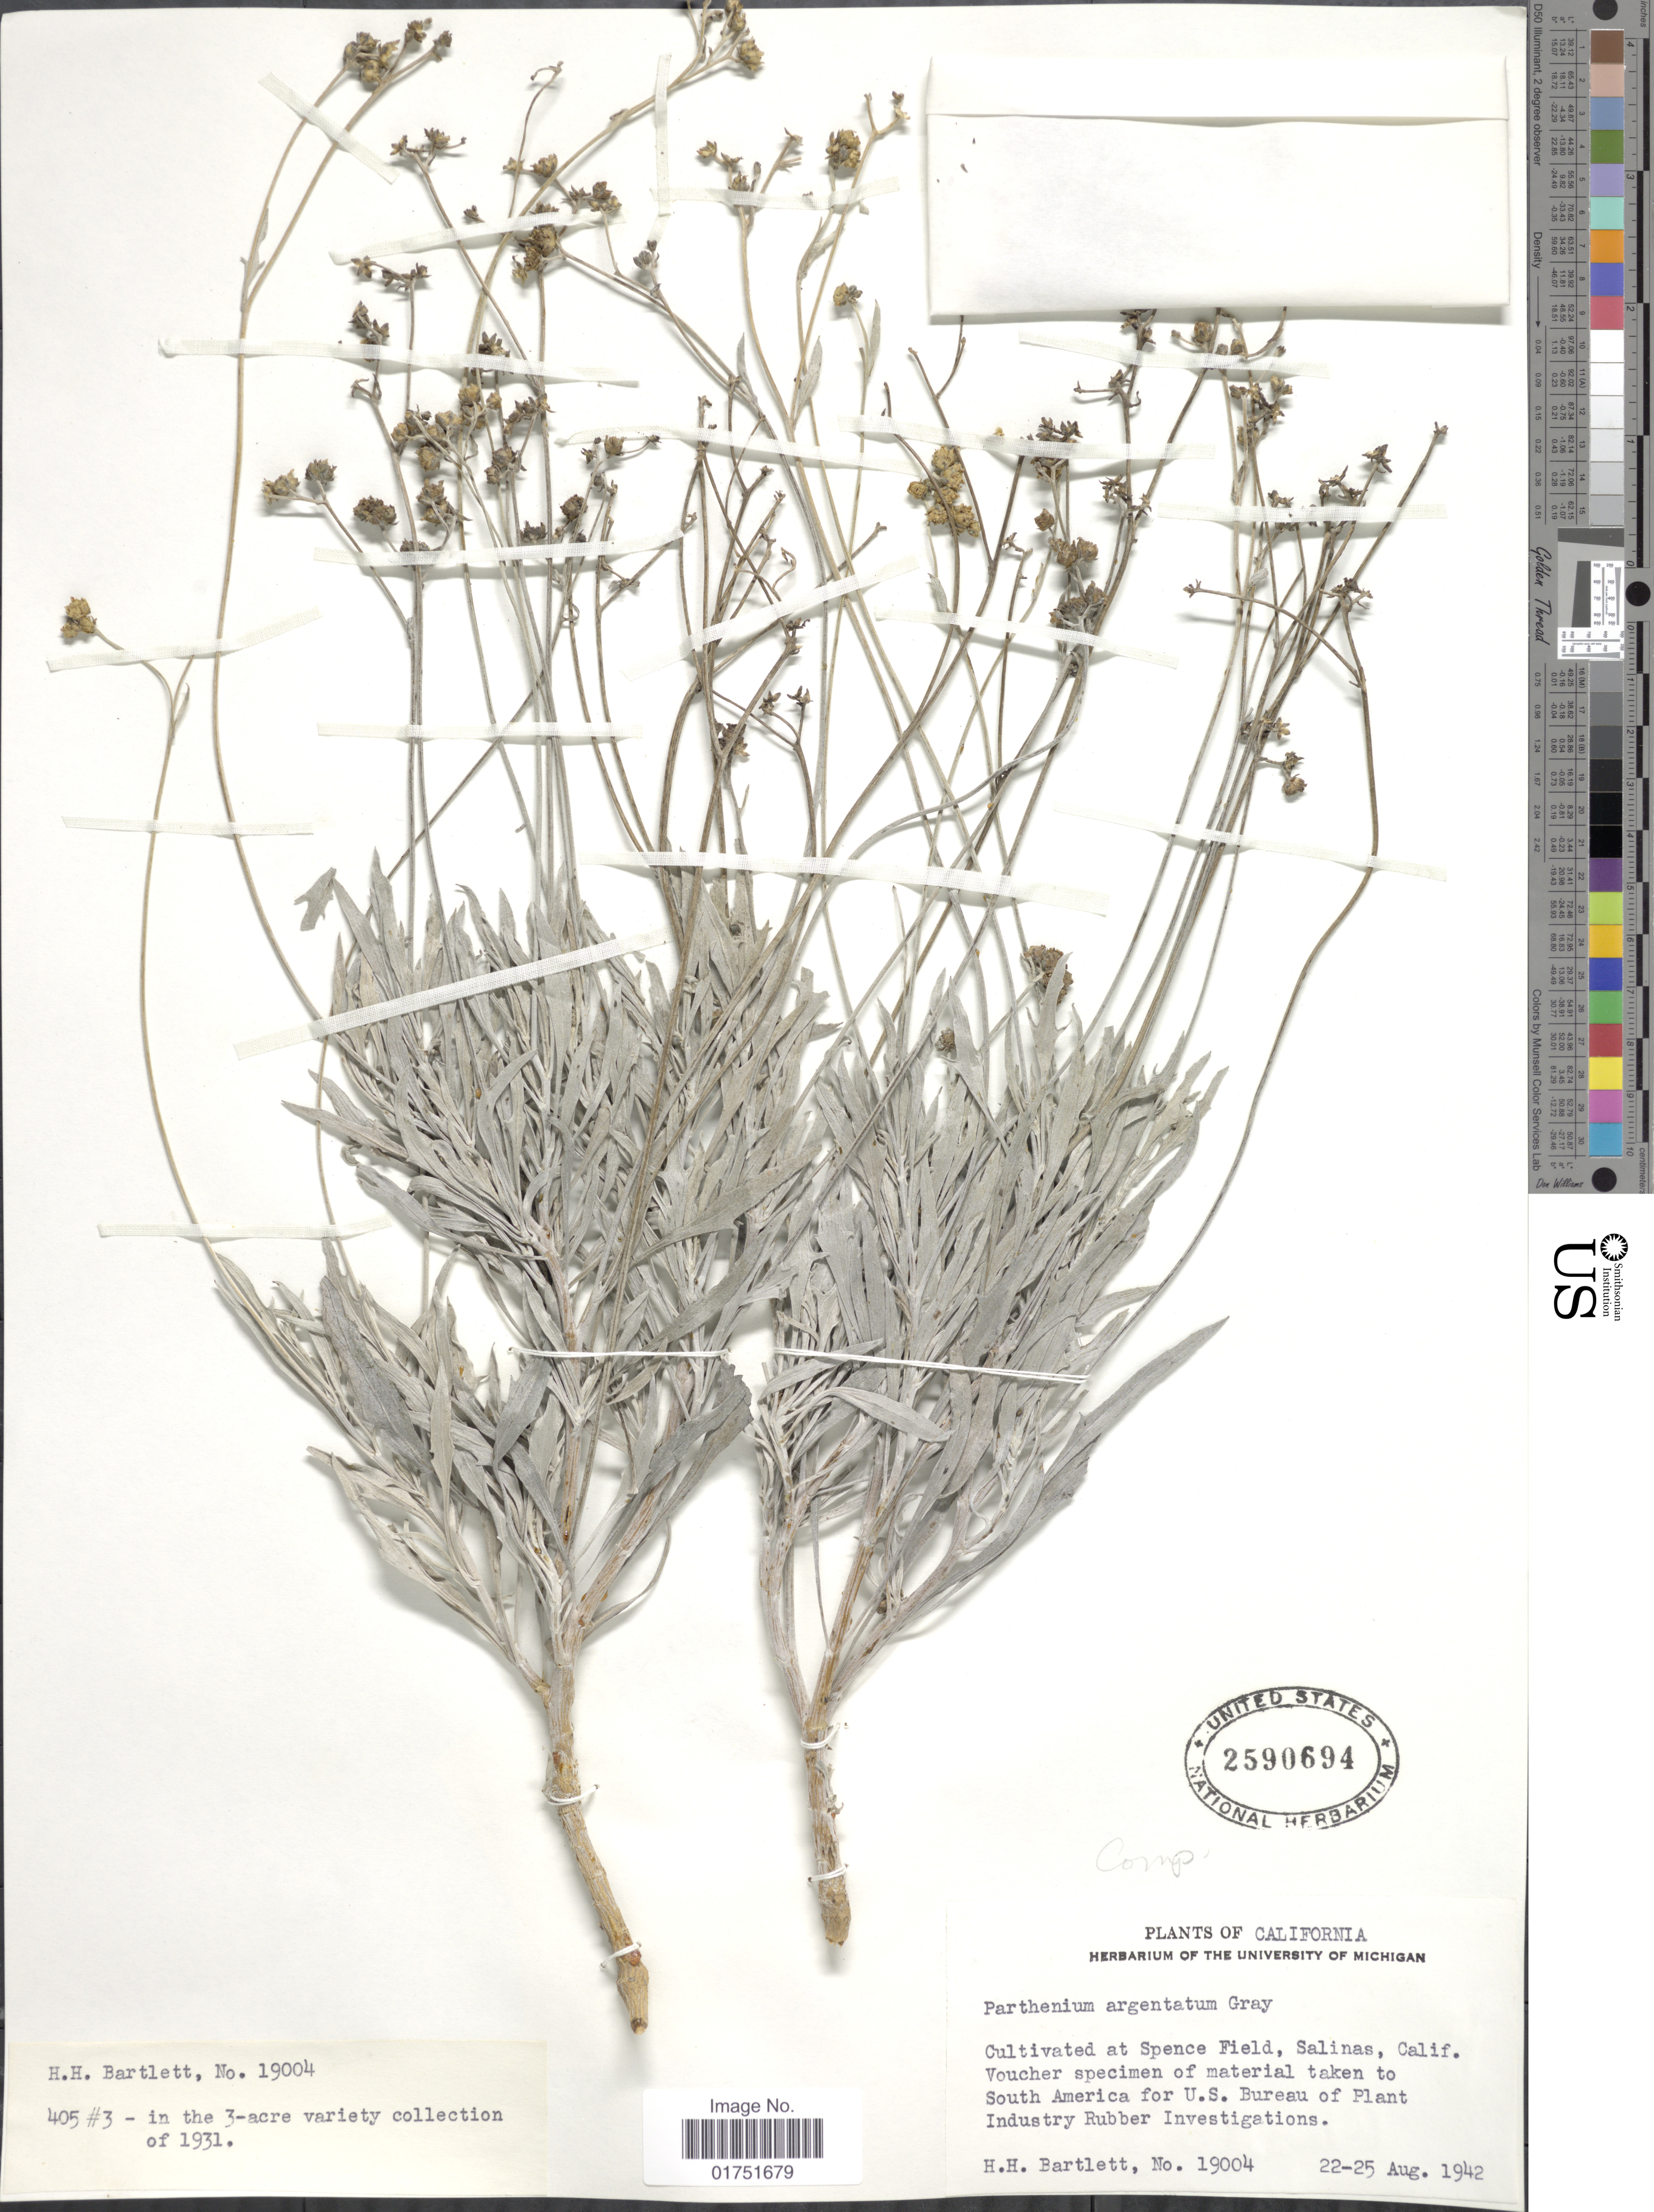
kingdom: Plantae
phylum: Tracheophyta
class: Magnoliopsida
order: Asterales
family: Asteraceae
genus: Parthenium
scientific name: Parthenium argentatum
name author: A. Gray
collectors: H. H. Bartlett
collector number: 19004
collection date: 1942-08-22/1942-08-25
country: United States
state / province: California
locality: Spence Field, Salinas, Calif,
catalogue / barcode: US 2590694